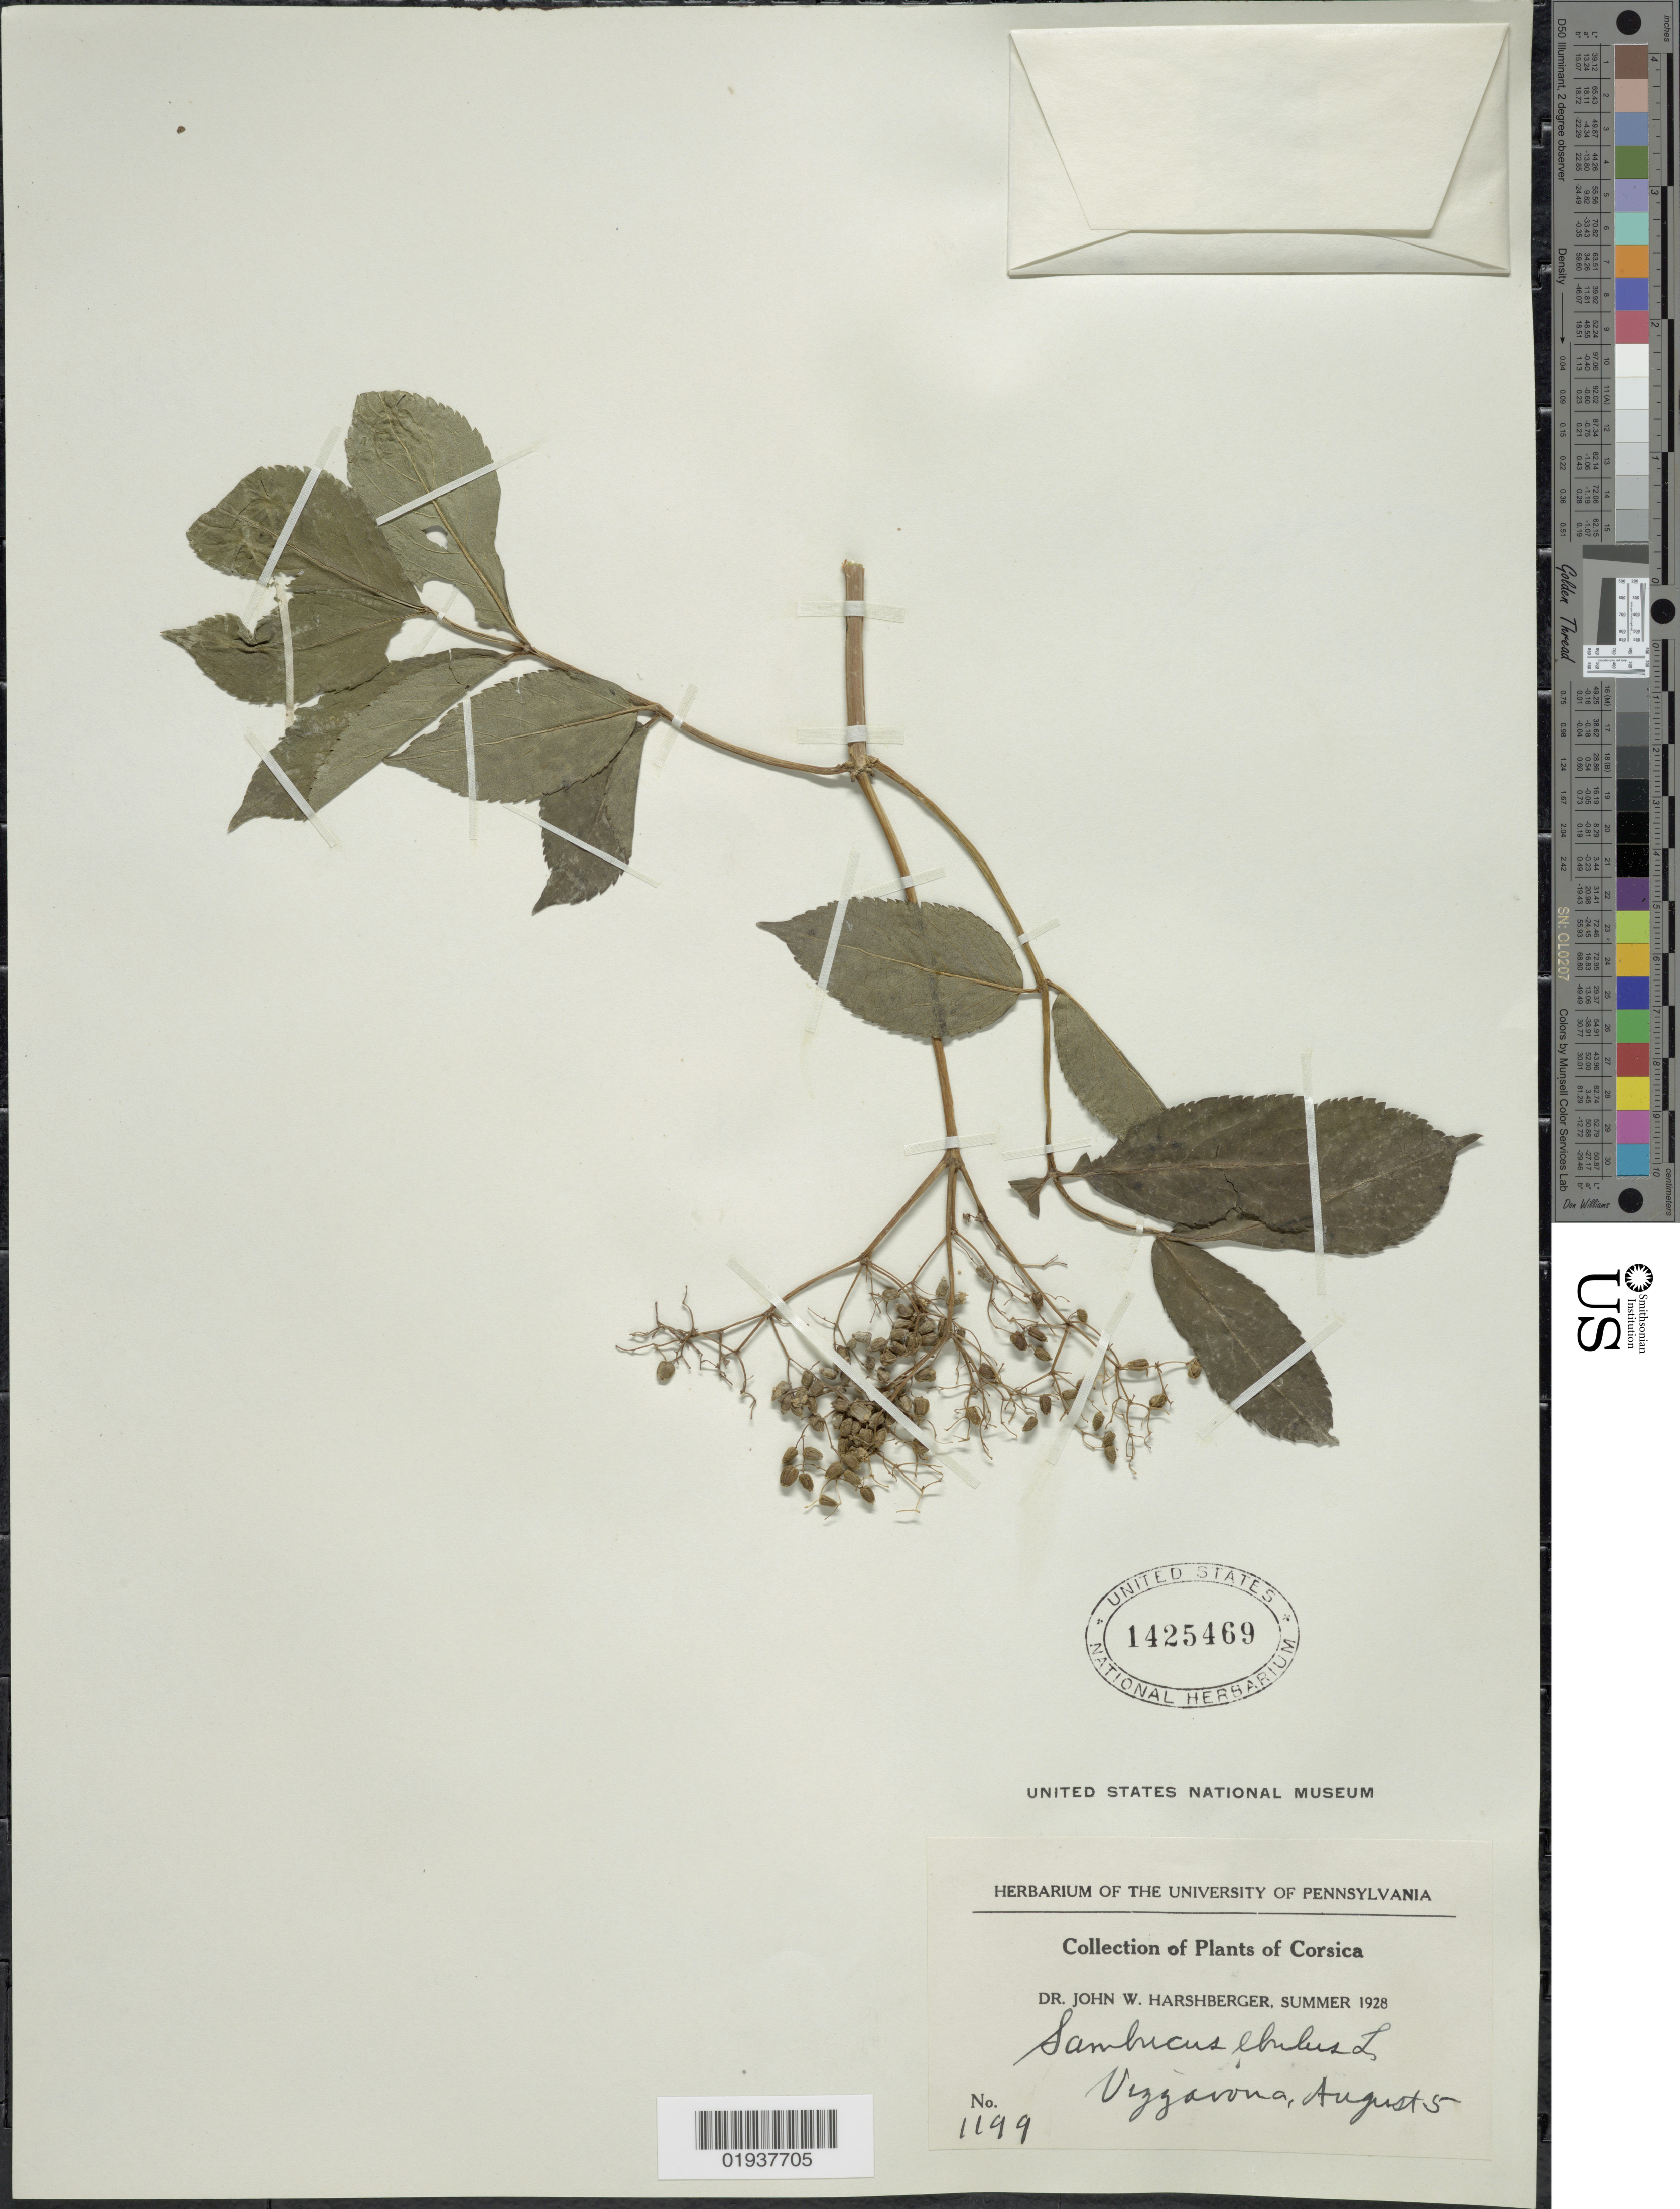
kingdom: Plantae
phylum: Tracheophyta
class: Magnoliopsida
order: Dipsacales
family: Viburnaceae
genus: Sambucus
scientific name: Sambucus ebulus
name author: L.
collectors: J. W. Harshberger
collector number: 1199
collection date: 1928-08-05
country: France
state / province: Corsica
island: Corse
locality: Vizzavona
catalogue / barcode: US 1425469